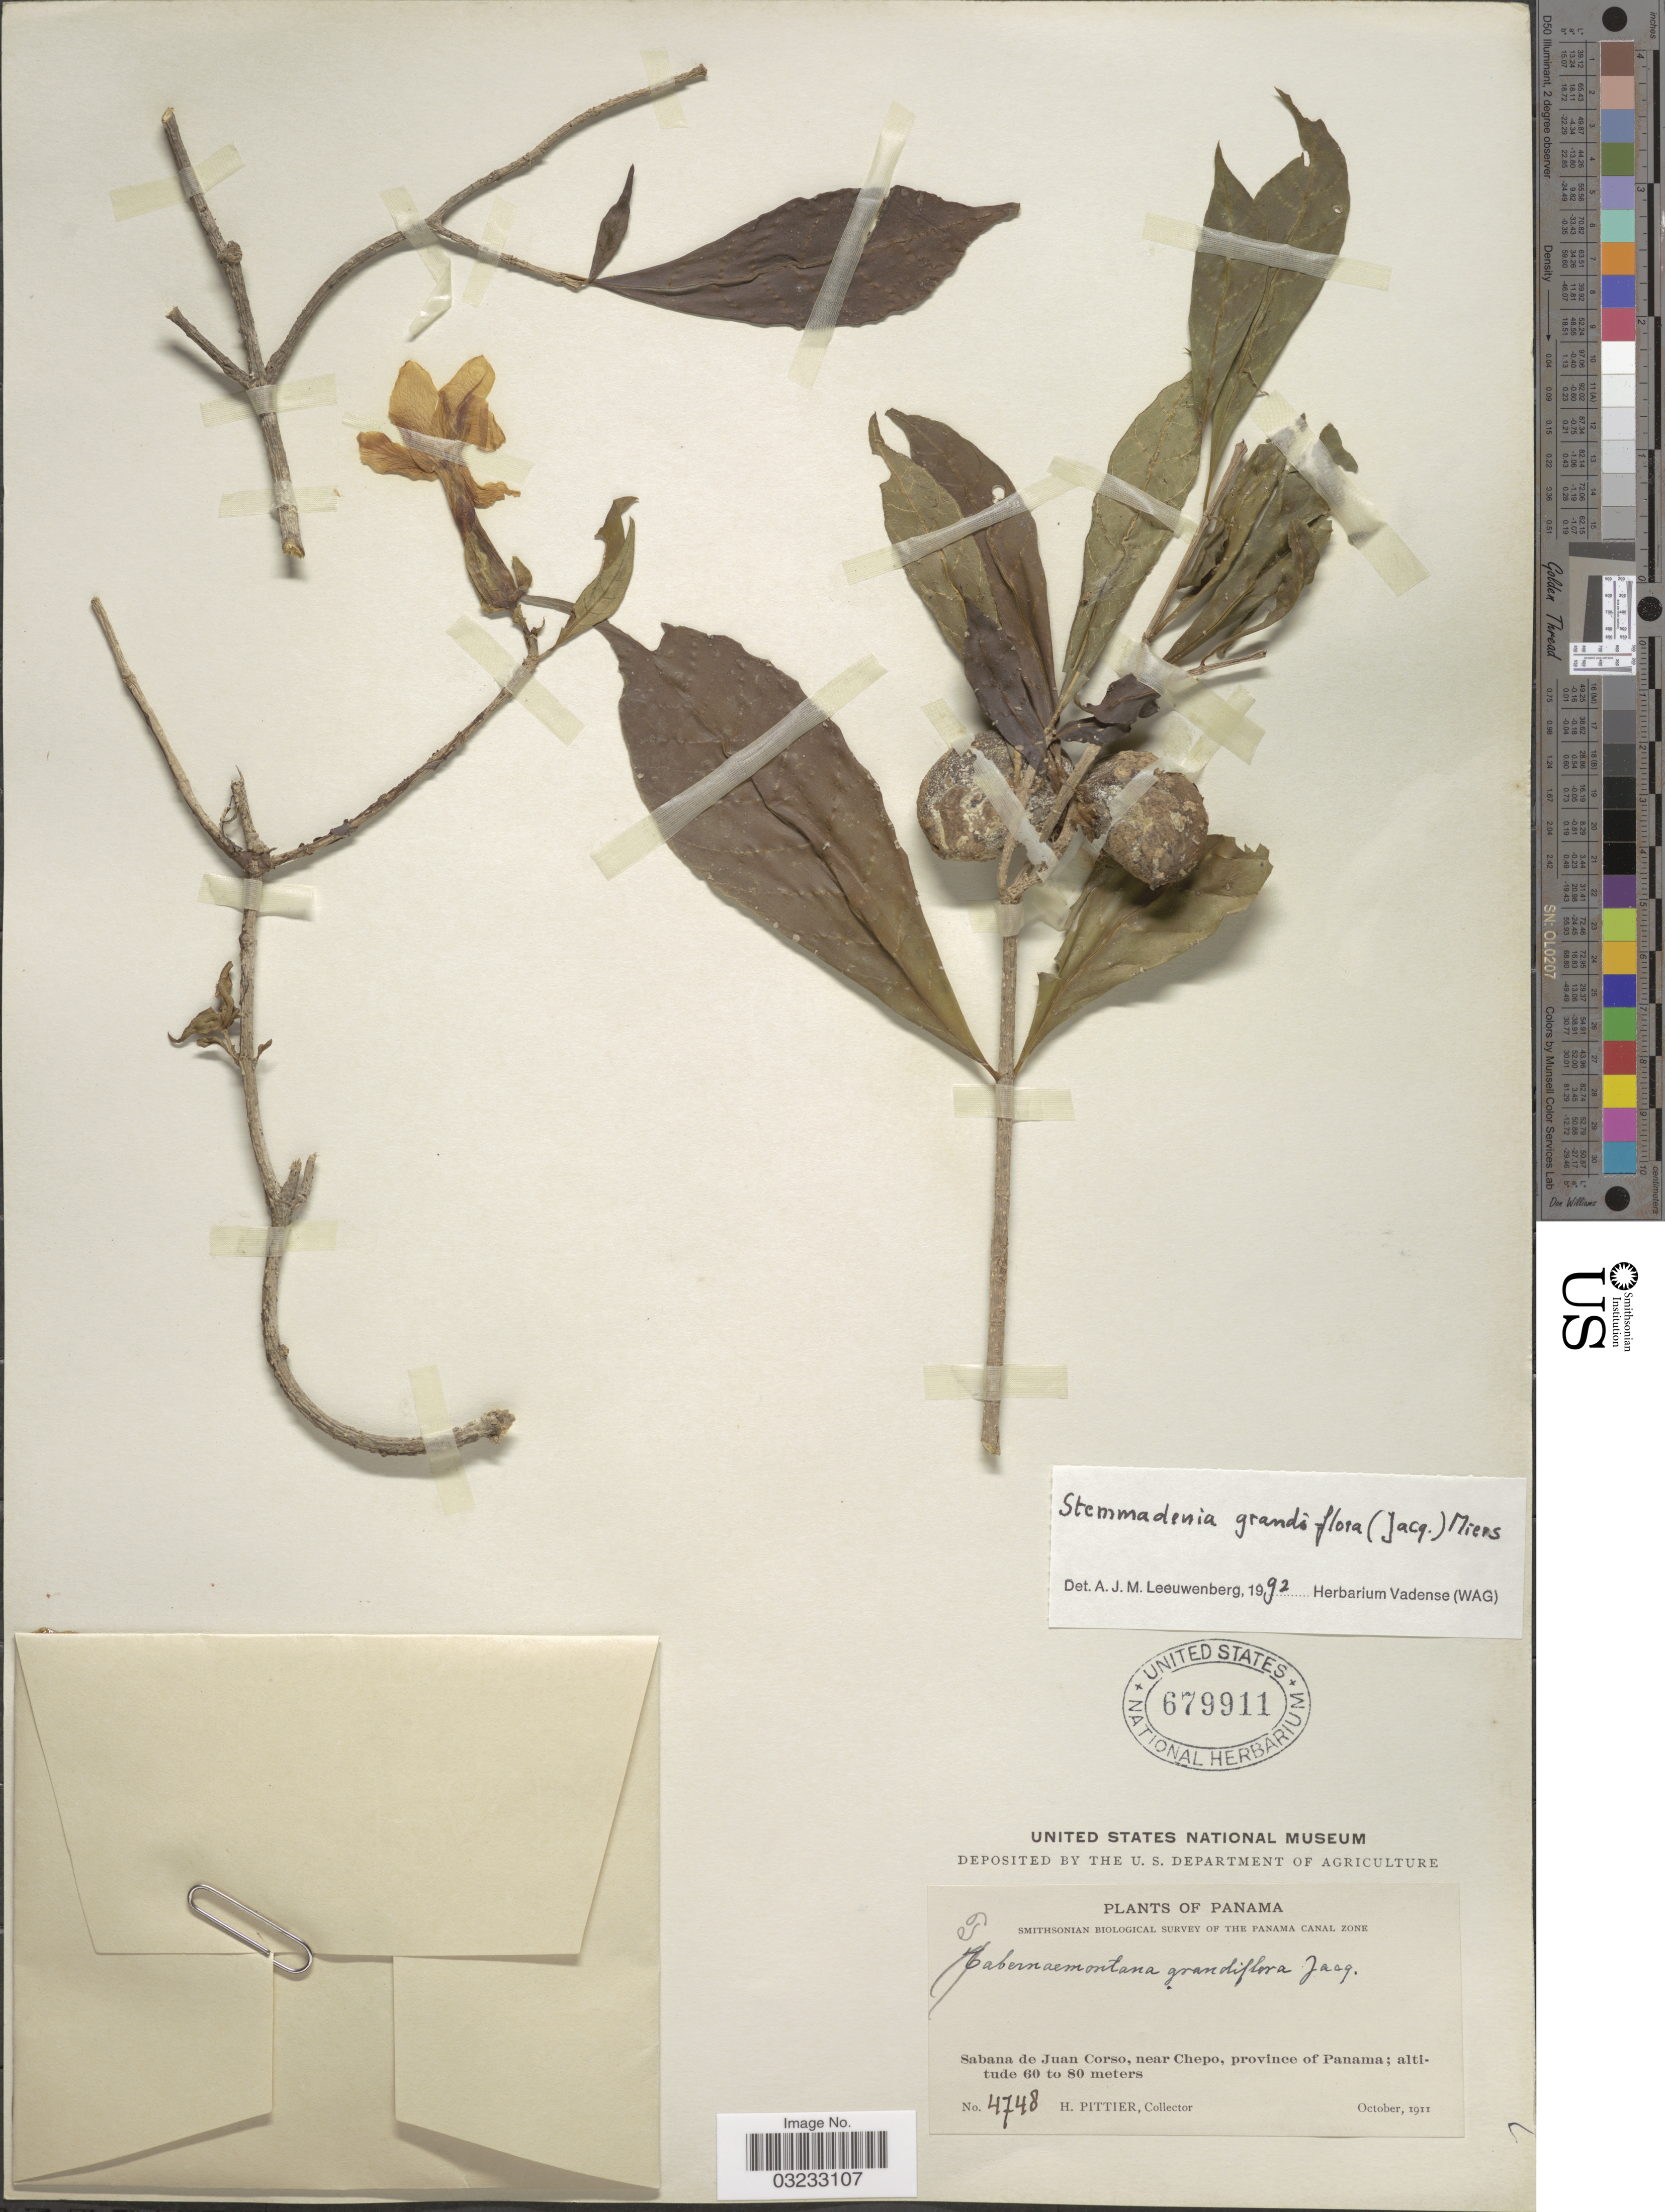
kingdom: Plantae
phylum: Tracheophyta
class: Magnoliopsida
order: Gentianales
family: Apocynaceae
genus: Stemmadenia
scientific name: Stemmadenia grandiflora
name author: (Jacq.) Miers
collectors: H. F. Pittier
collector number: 4748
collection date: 1911-10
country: Panama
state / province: Panamá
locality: The Panama Canal Zone. Sabana de Juan Corso, near Chepo.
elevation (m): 60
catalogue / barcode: US 679911